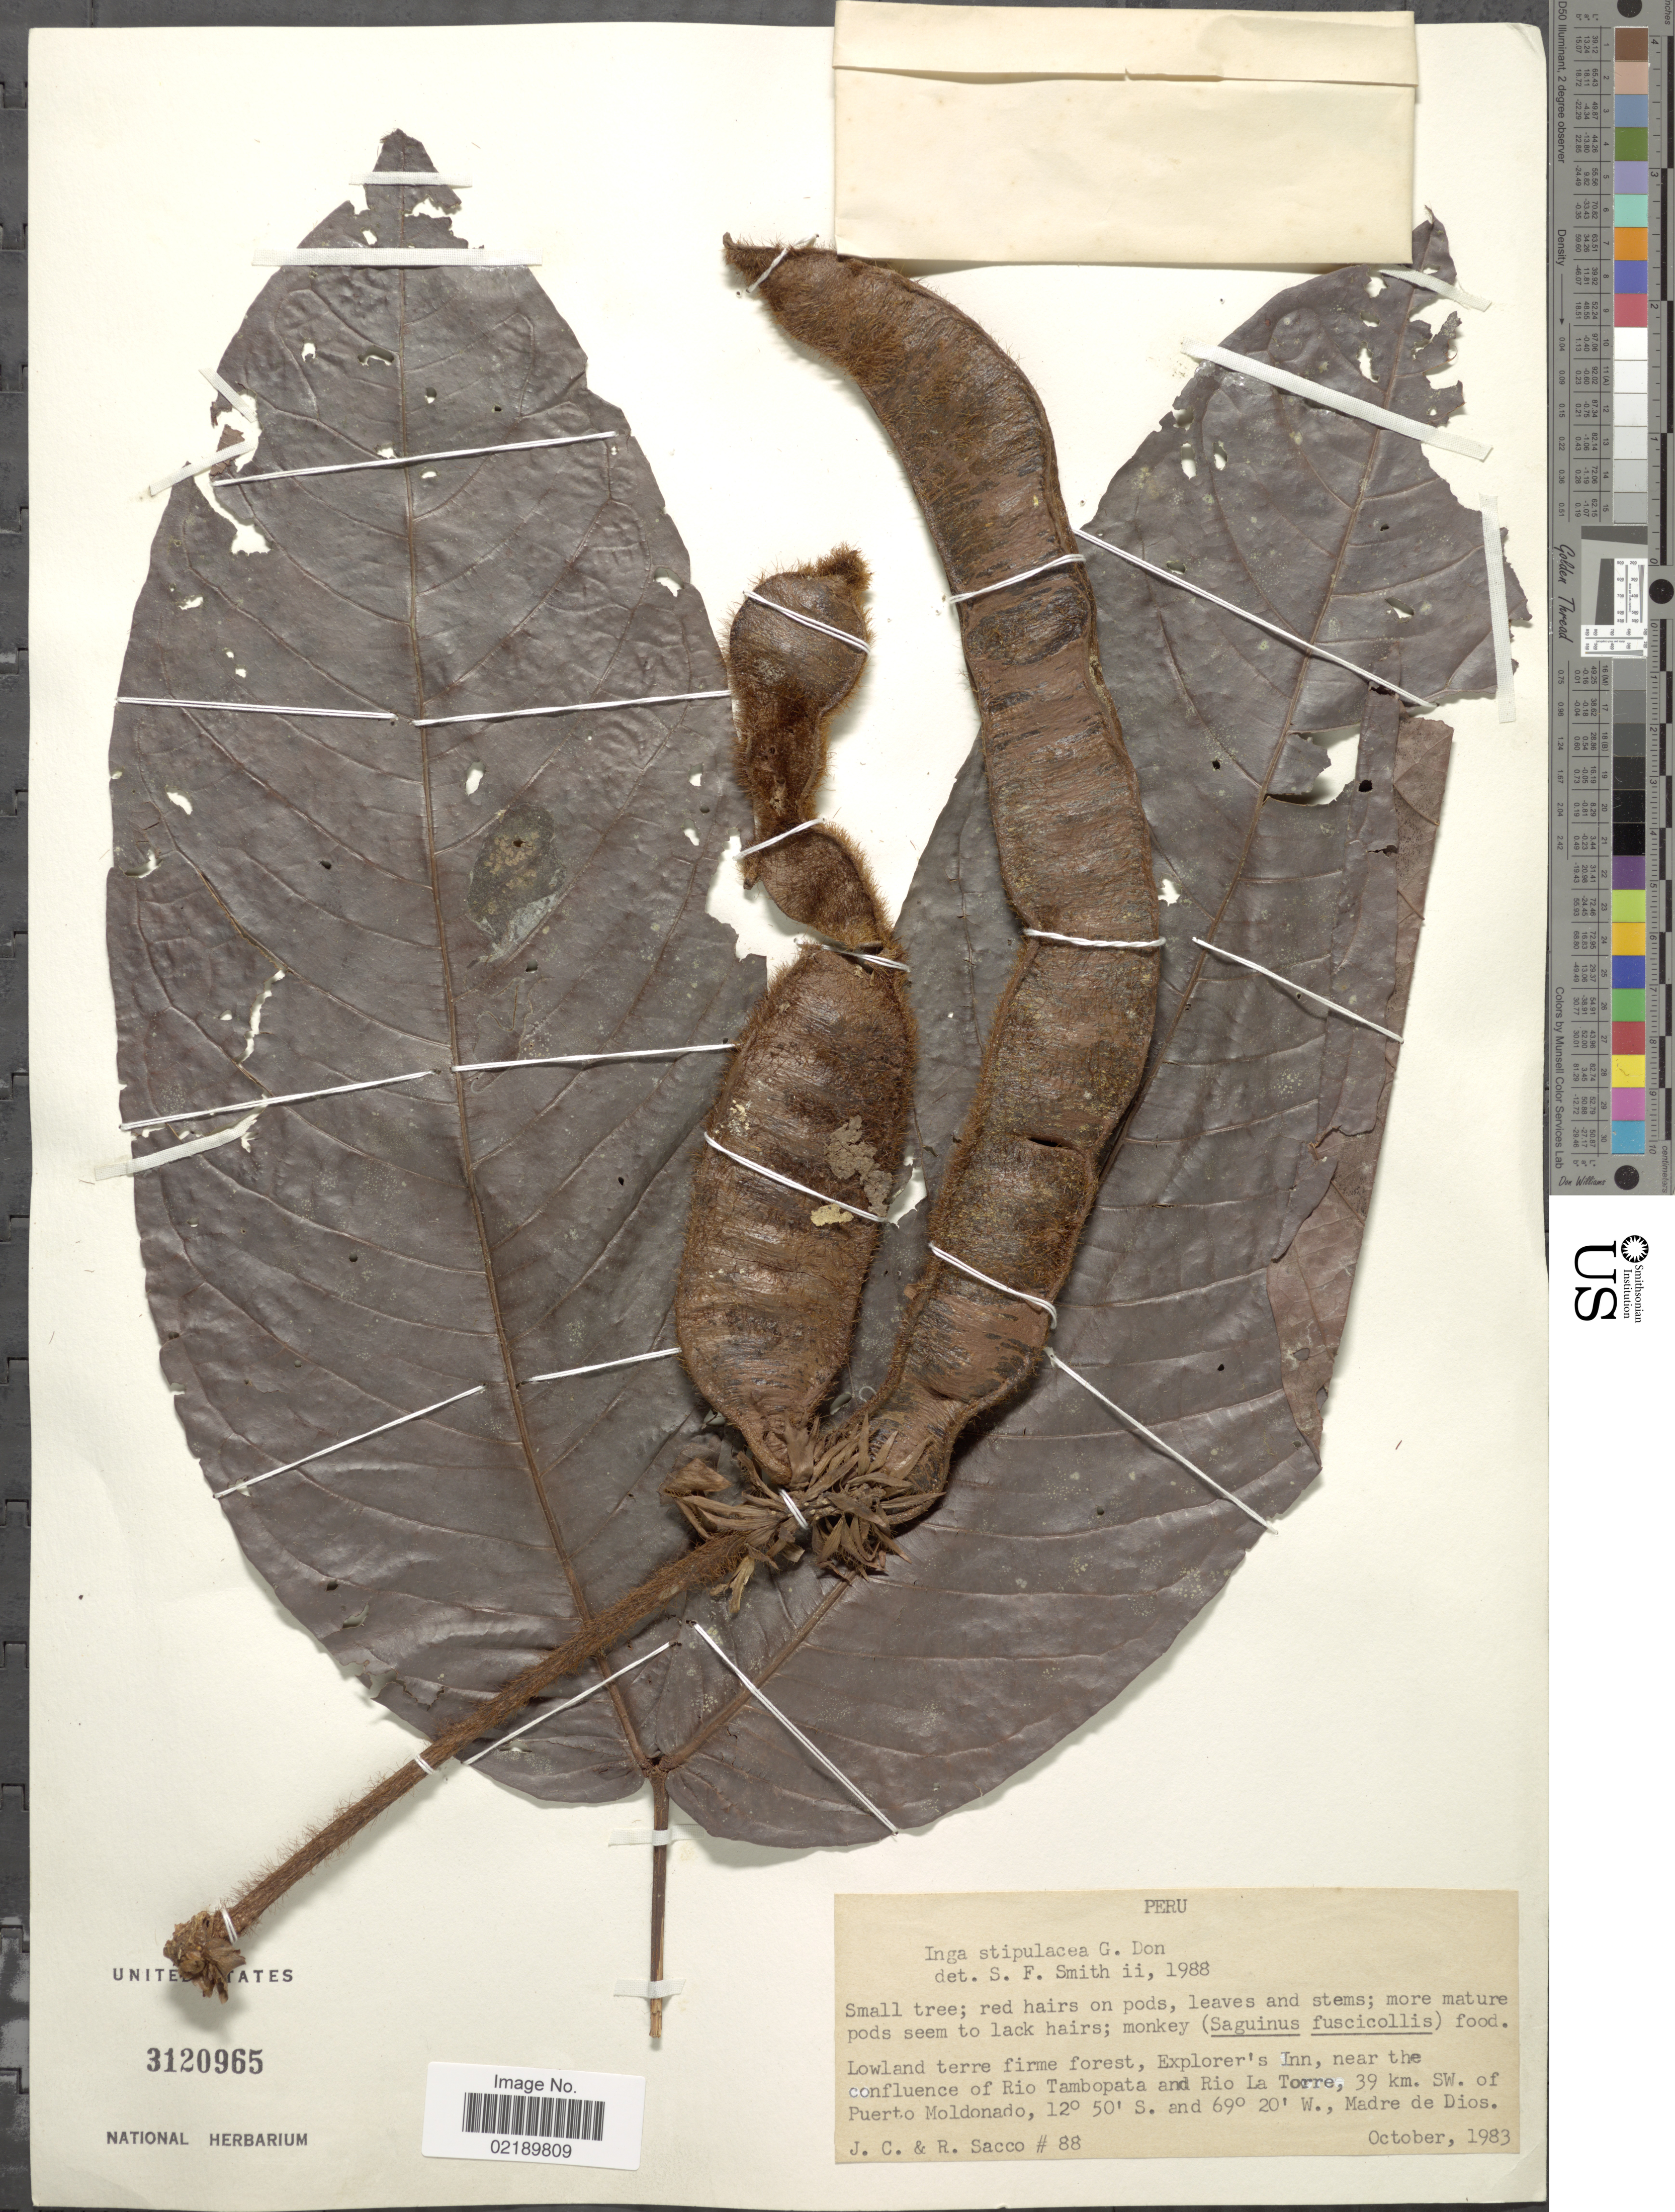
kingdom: Plantae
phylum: Tracheophyta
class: Magnoliopsida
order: Fabales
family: Fabaceae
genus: Inga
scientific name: Inga stipulacea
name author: G. Don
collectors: J. C. Sacco & R. Sacco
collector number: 88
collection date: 1983-10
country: Peru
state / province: Madre de Dios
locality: Lowland terre firme forest, Explorer's Inn, near the confluence of Rio Tambopata and Rio La Torre, 39 km. SW. of Puerto Moldonado. Madre de Dios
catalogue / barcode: US 3120965